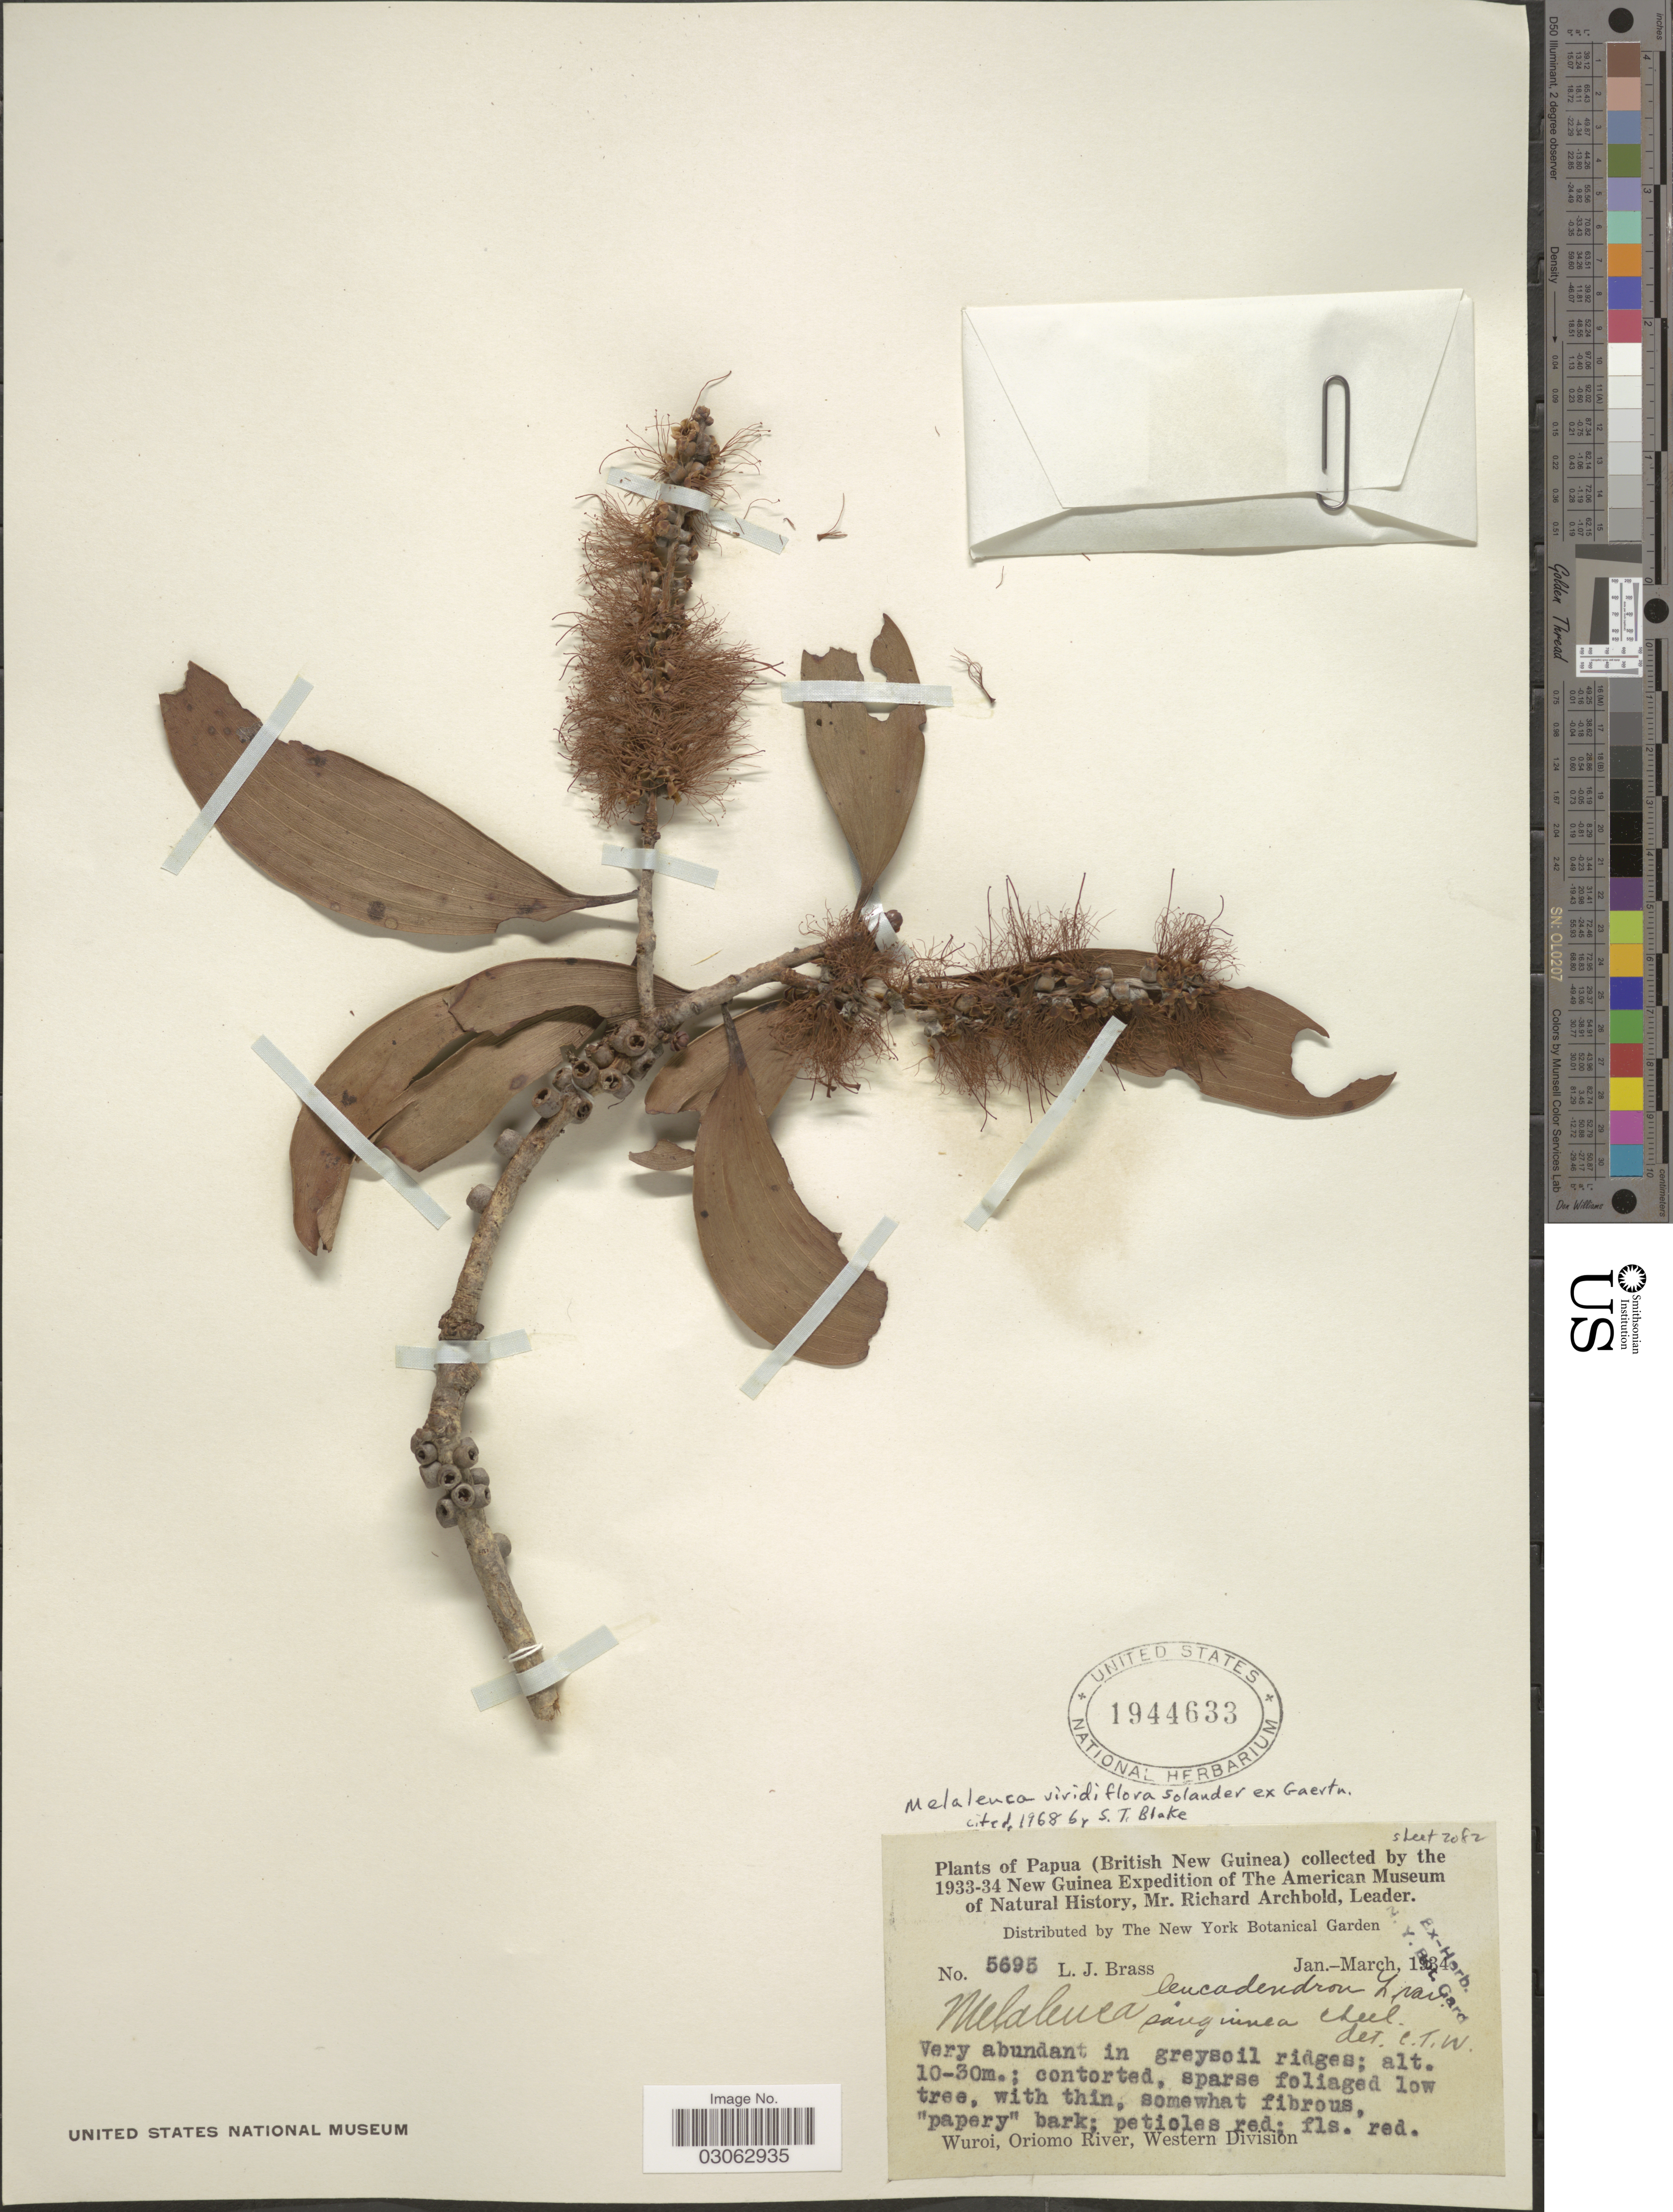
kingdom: Plantae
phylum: Tracheophyta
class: Magnoliopsida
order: Myrtales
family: Myrtaceae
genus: Melaleuca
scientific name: Melaleuca viridiflora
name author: Sol. ex Gaertn.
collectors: L. J. Brass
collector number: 5695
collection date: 1934-01/1934-03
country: Papua New Guinea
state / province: Manus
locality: (British New Guinea) Wuroi, Oriomo RIver, Western Division.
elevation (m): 10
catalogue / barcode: US 1944633